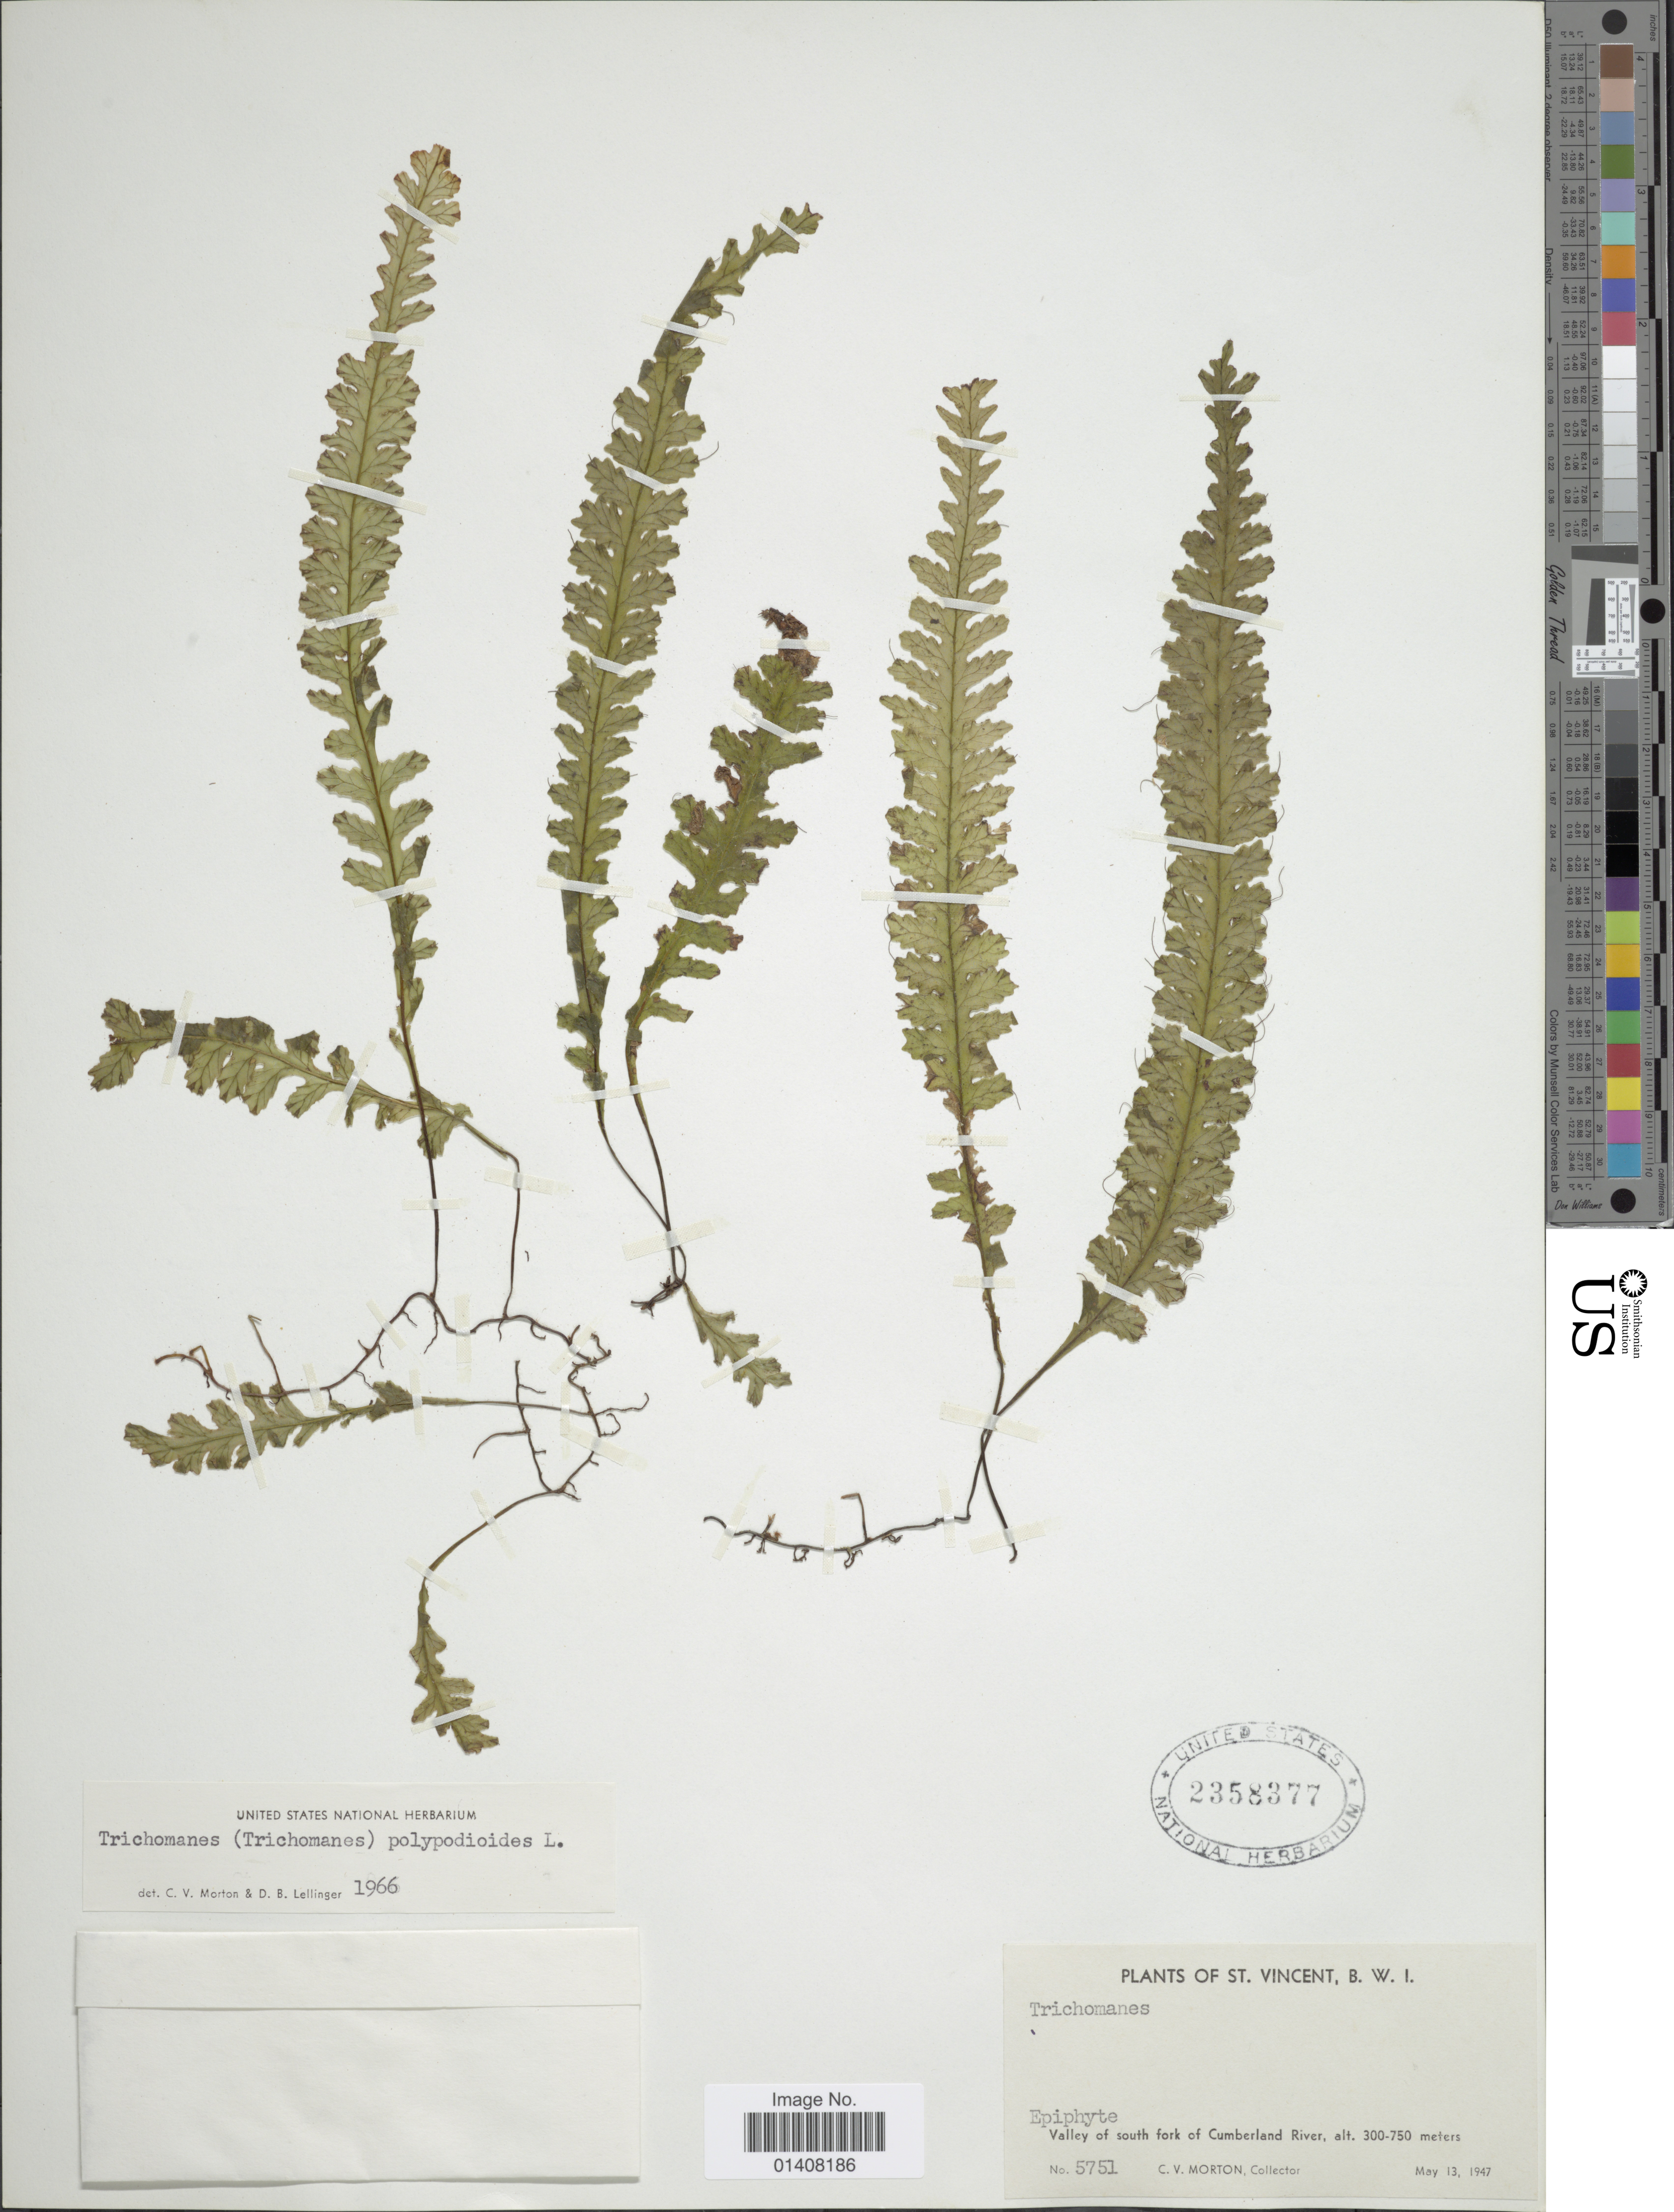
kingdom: Plantae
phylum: Tracheophyta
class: Polypodiopsida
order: Hymenophyllales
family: Hymenophyllaceae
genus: Trichomanes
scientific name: Trichomanes polypodioides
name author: L.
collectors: C. V. Morton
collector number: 5751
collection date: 1947-05-13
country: St. Vincent - Grenadines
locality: St. Vincent, B.W.I., Epiphyte, Valley of south fork of Cumberland River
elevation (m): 300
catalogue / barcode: US 2358377